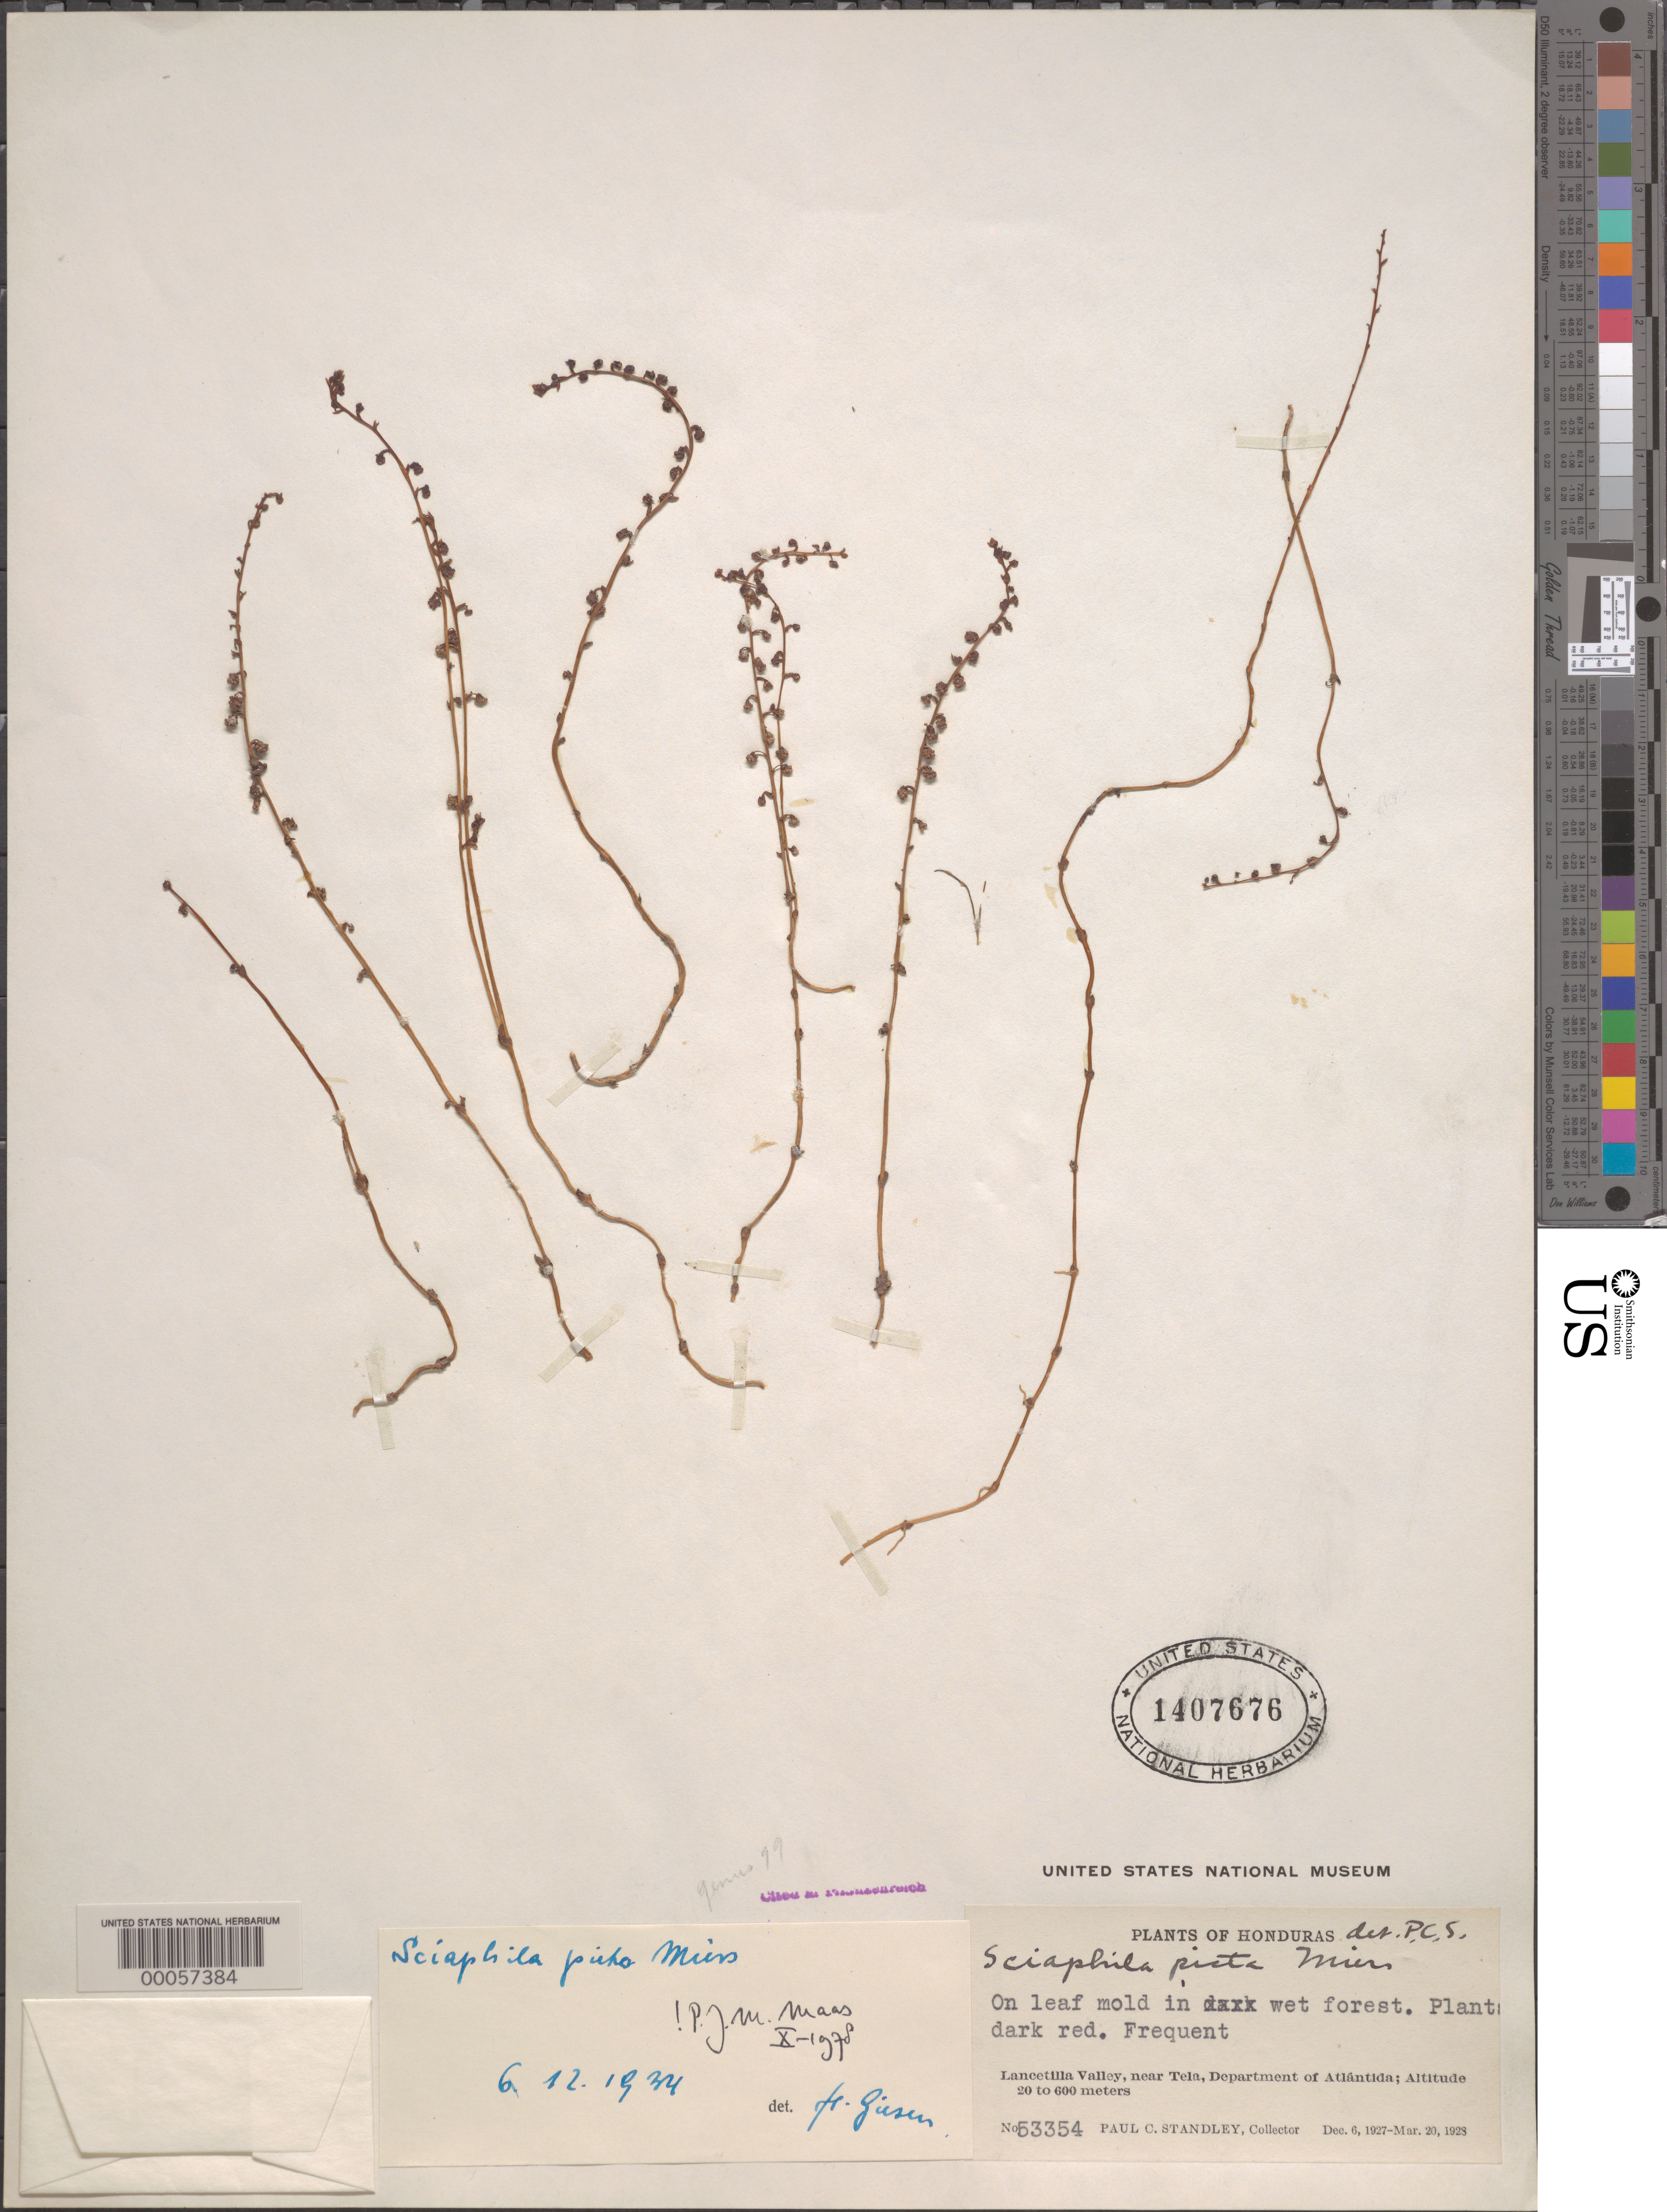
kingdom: Plantae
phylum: Tracheophyta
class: Liliopsida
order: Pandanales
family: Triuridaceae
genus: Sciaphila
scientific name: Sciaphila picta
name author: Miers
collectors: P. C. Standley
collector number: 53354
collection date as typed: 06 Dec 1927 to 20 Mar 1928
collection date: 1927-12-06/1928-03-20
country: Honduras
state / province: Atlántida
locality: Lancetilla Valley, near Tela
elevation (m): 20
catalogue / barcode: US 1407676